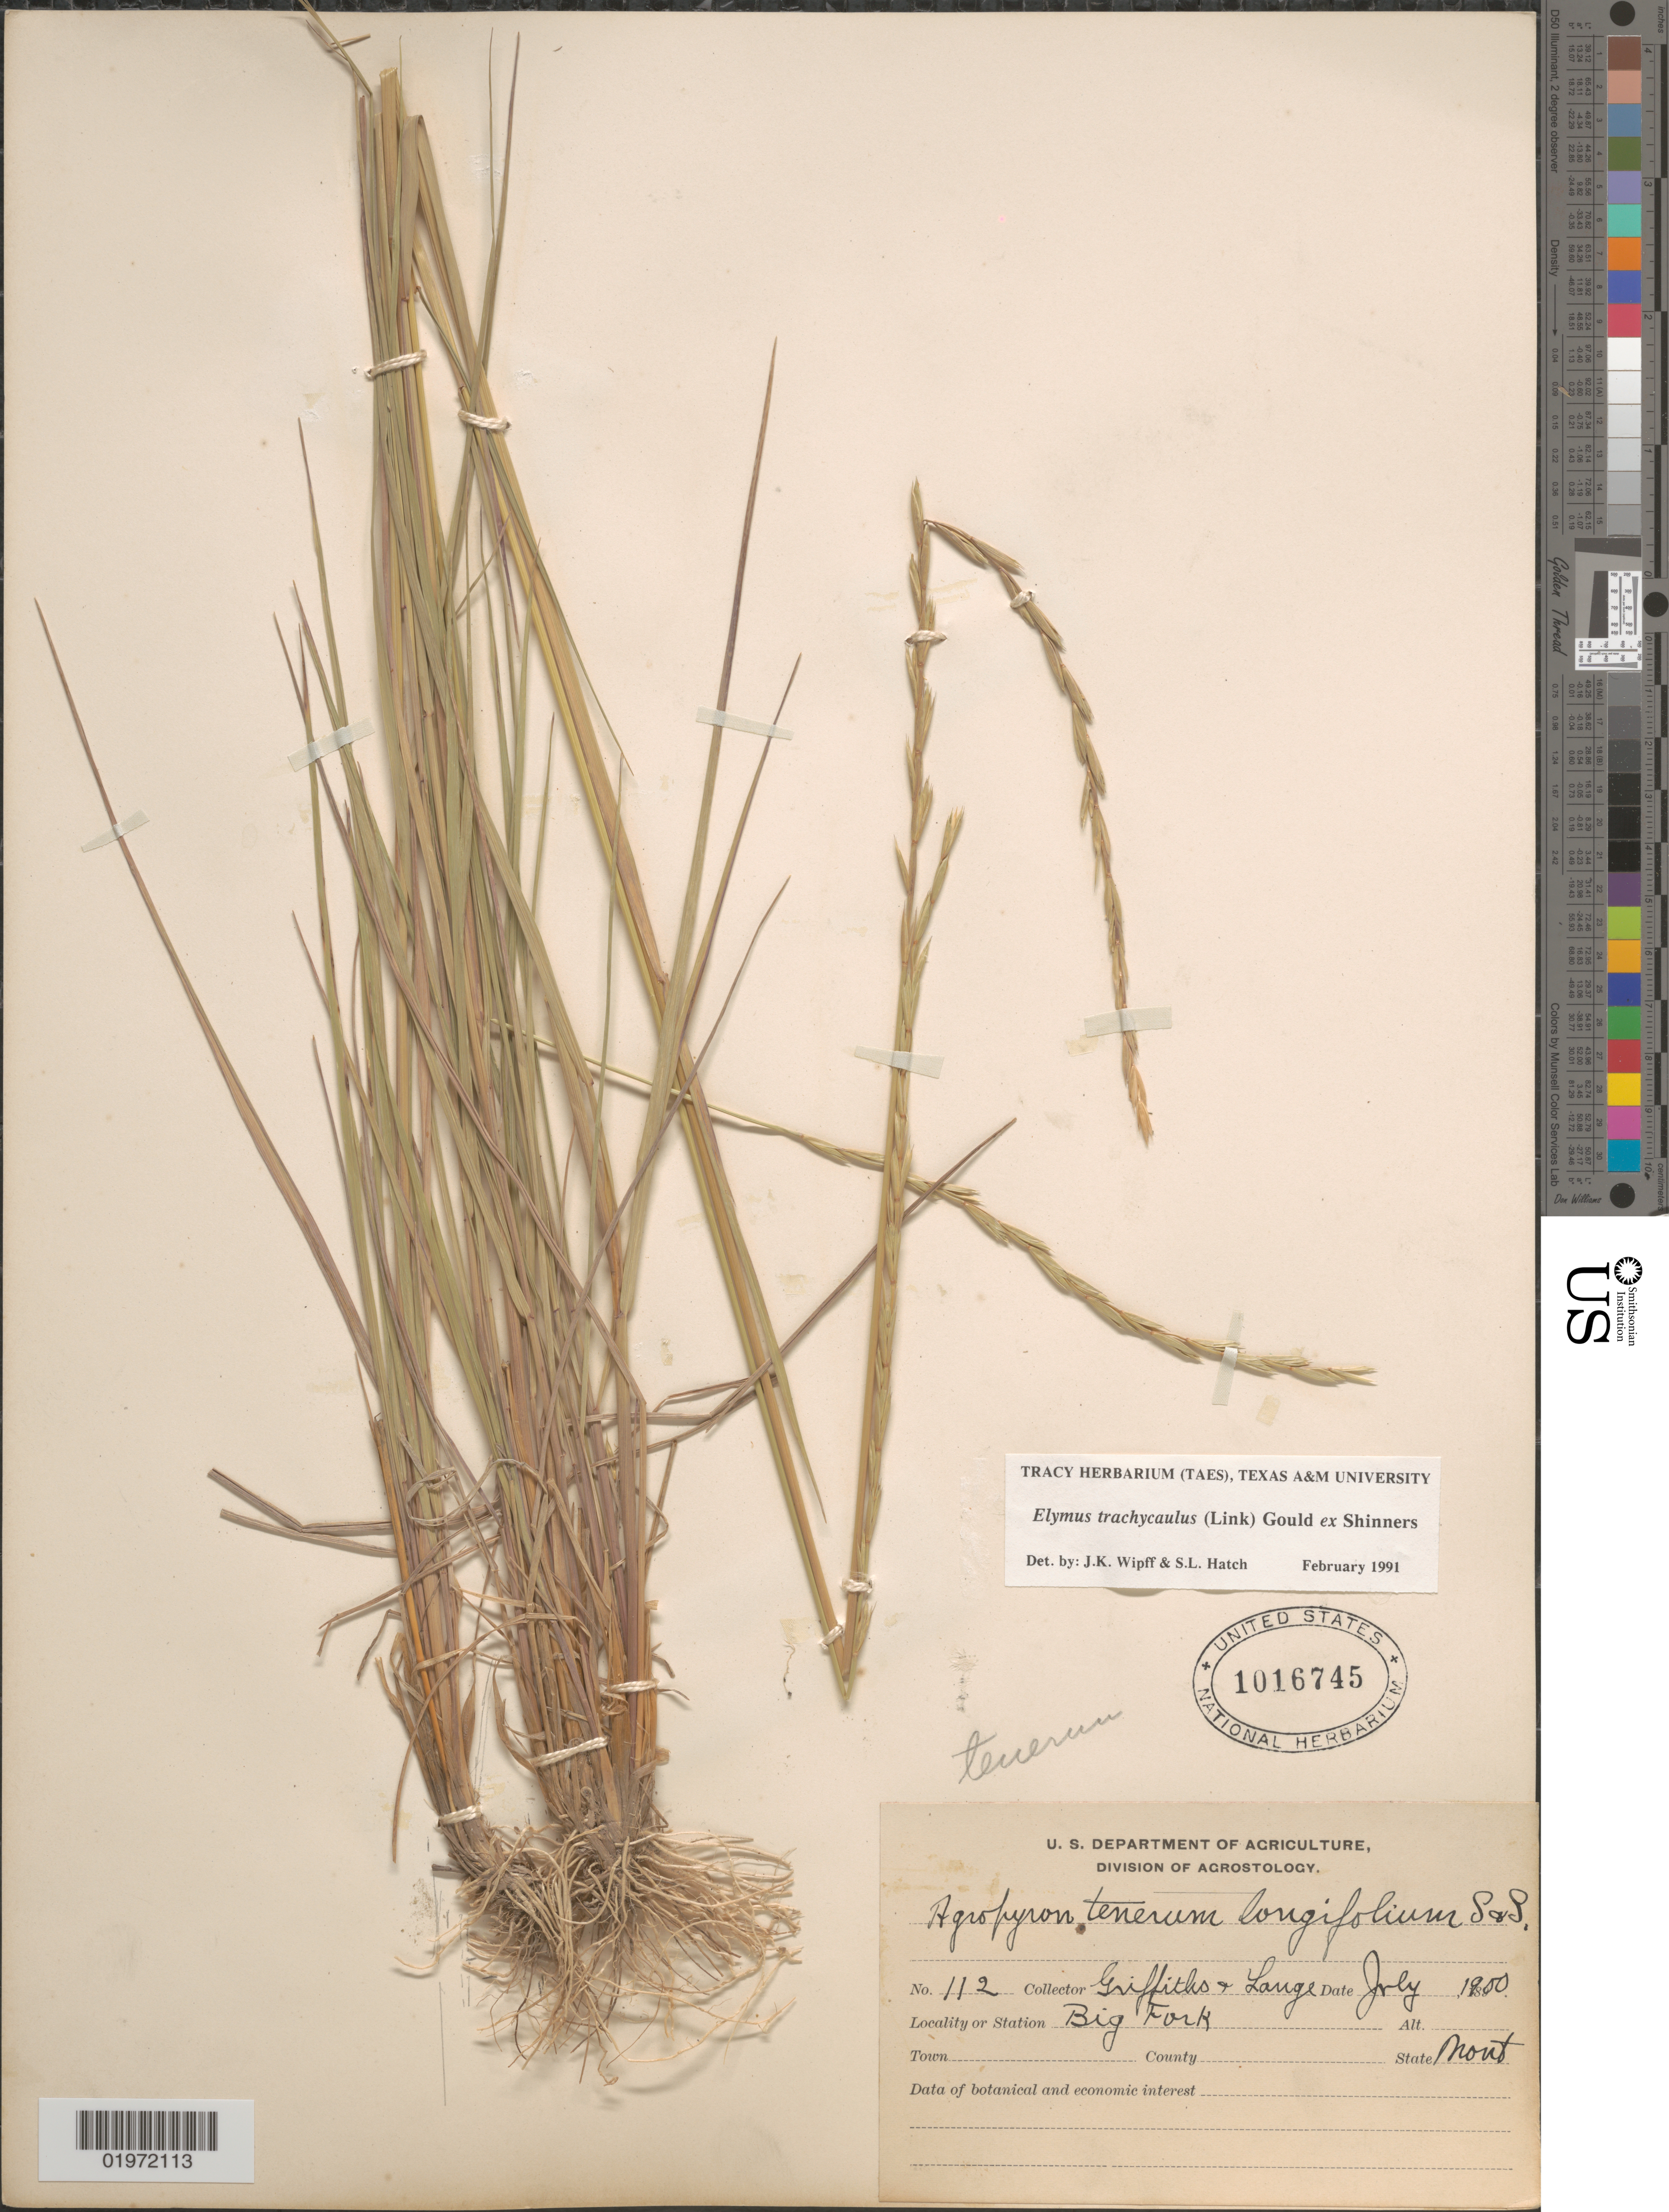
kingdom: Plantae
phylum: Tracheophyta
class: Liliopsida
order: Poales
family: Poaceae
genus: Elymus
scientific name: Elymus trachycaulus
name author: (Link) Gould ex Shinners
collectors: -- Griffiths & -- Lange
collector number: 112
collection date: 1900-07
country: United States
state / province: Montana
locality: Big Fork.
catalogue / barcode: US 1016745